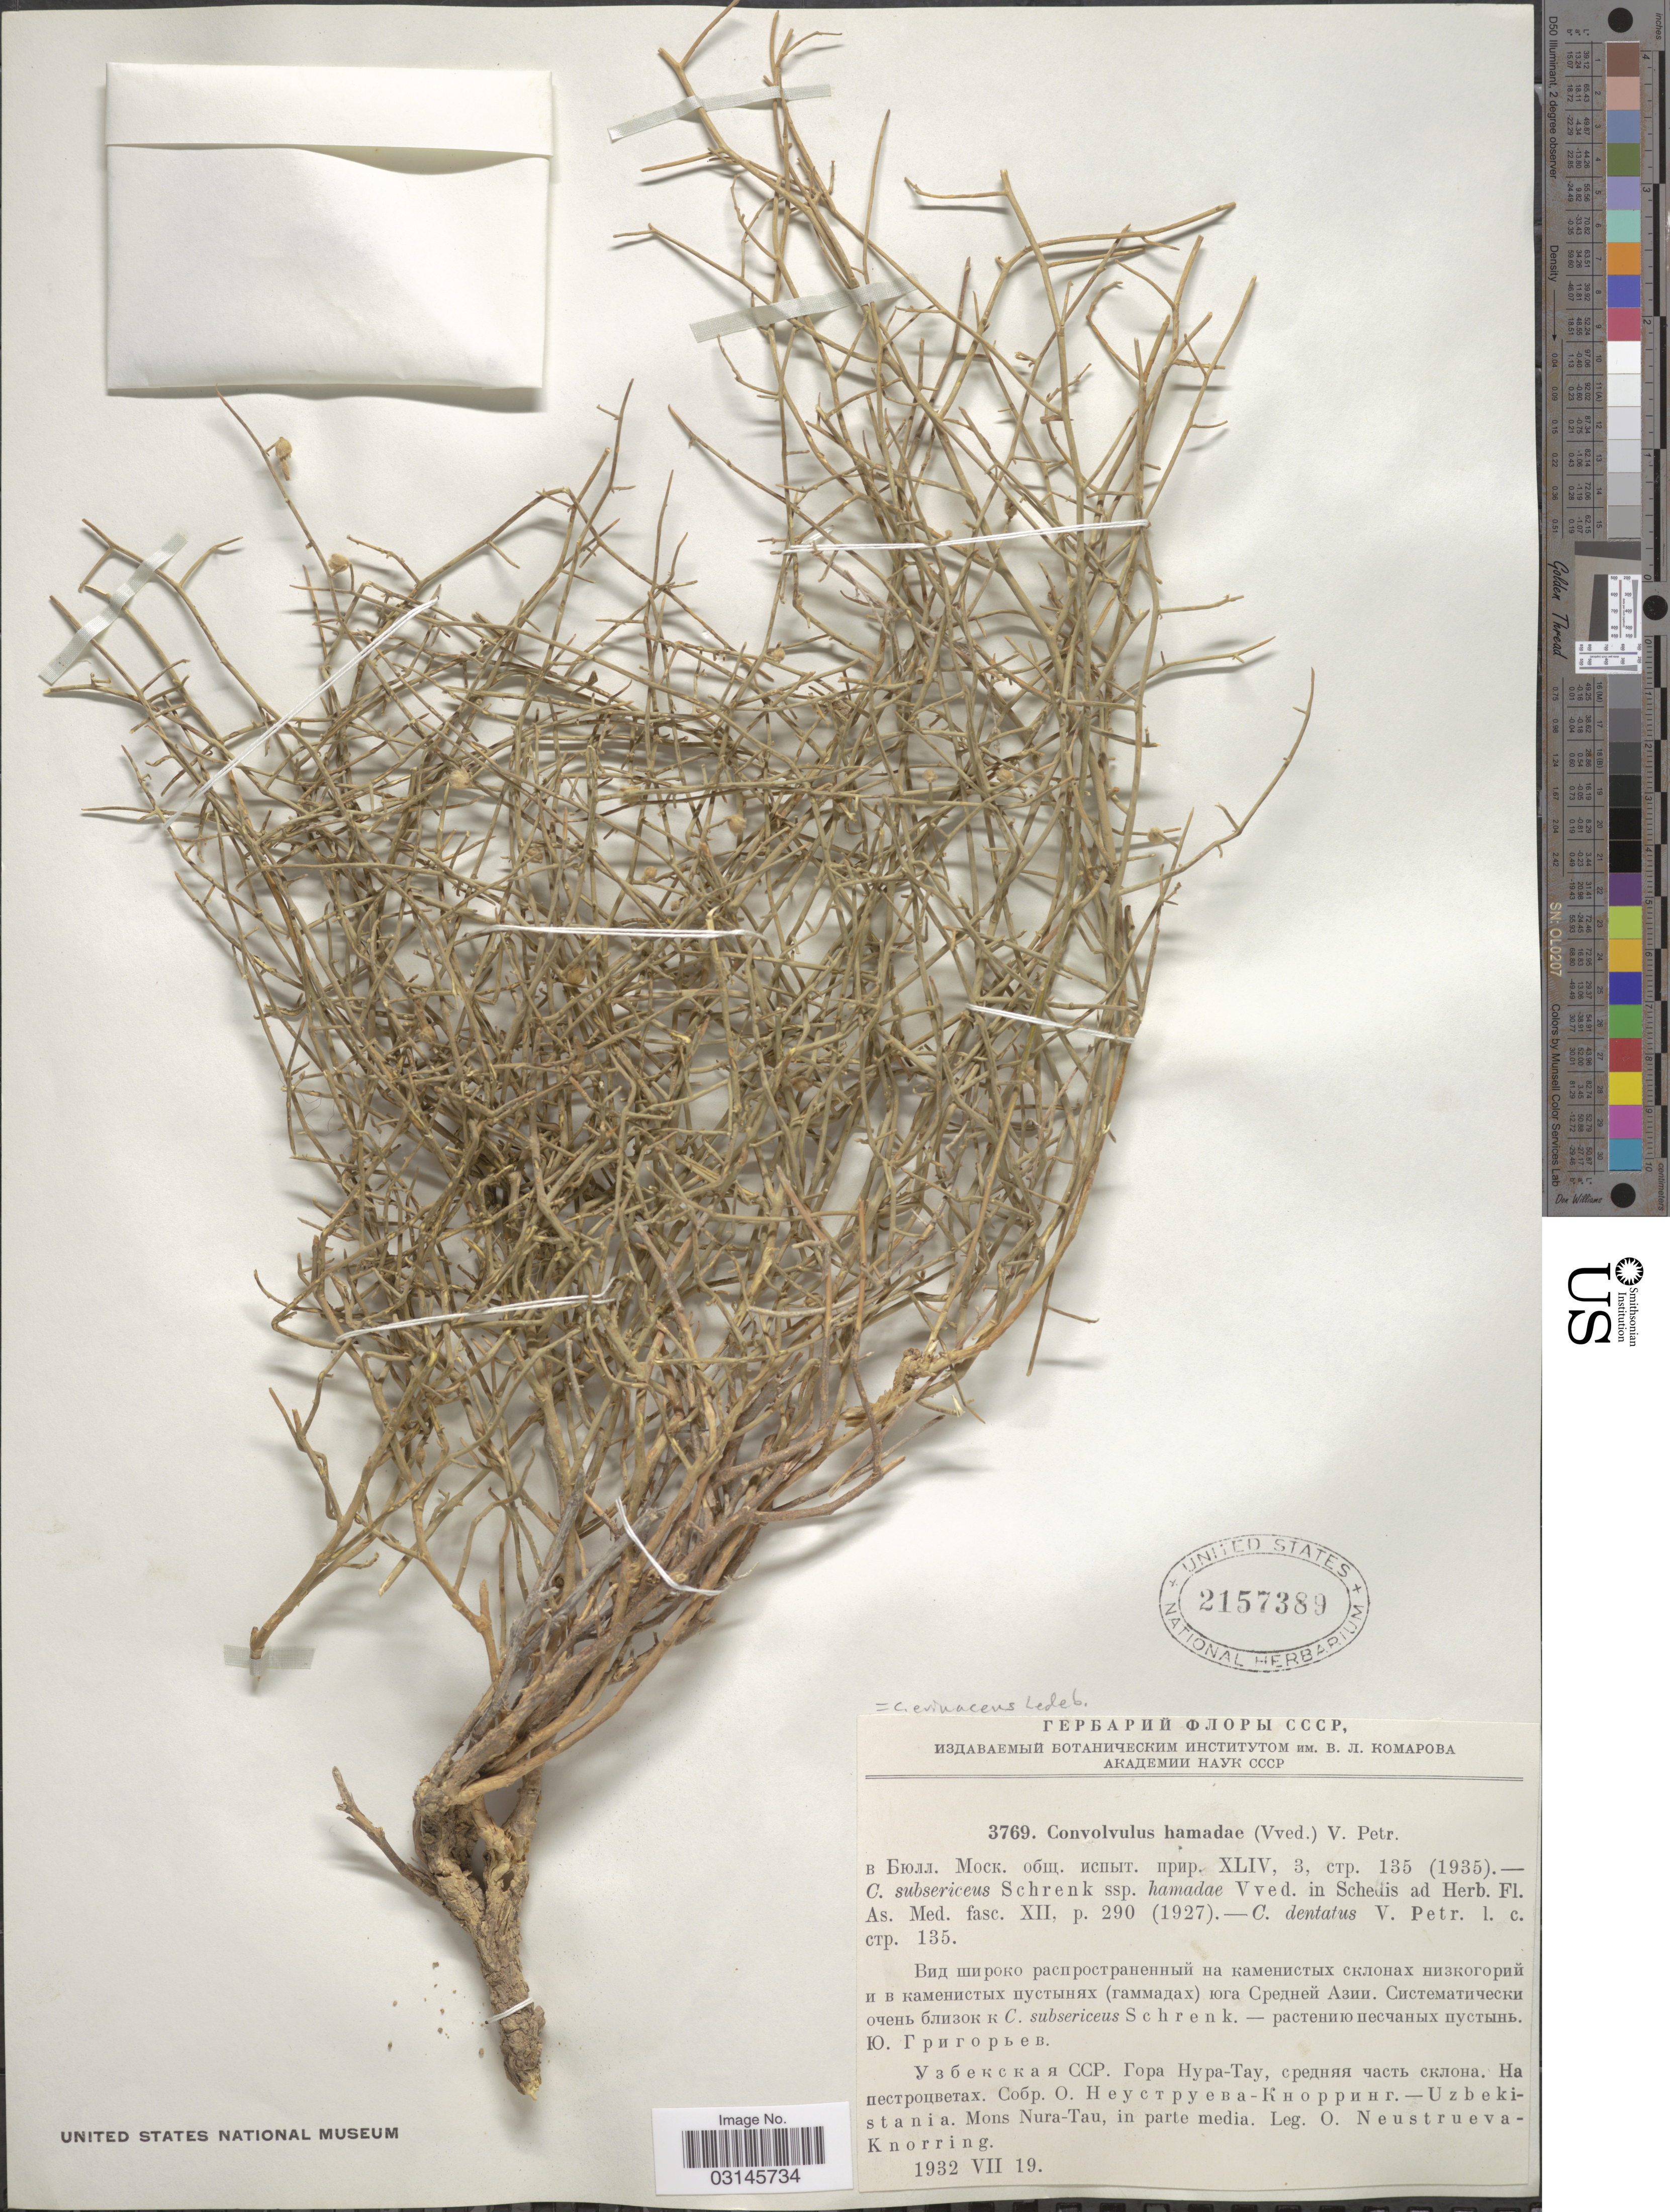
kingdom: Plantae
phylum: Tracheophyta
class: Magnoliopsida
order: Solanales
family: Convolvulaceae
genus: Convolvulus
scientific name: Convolvulus erinaceus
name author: Ledeb.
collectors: O. Neustrueva-Knorring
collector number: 3769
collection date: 1932-07-19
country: Uzbekistan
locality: Uzbekistania. Mons Nura-Tau, in parte media.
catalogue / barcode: US 2157389